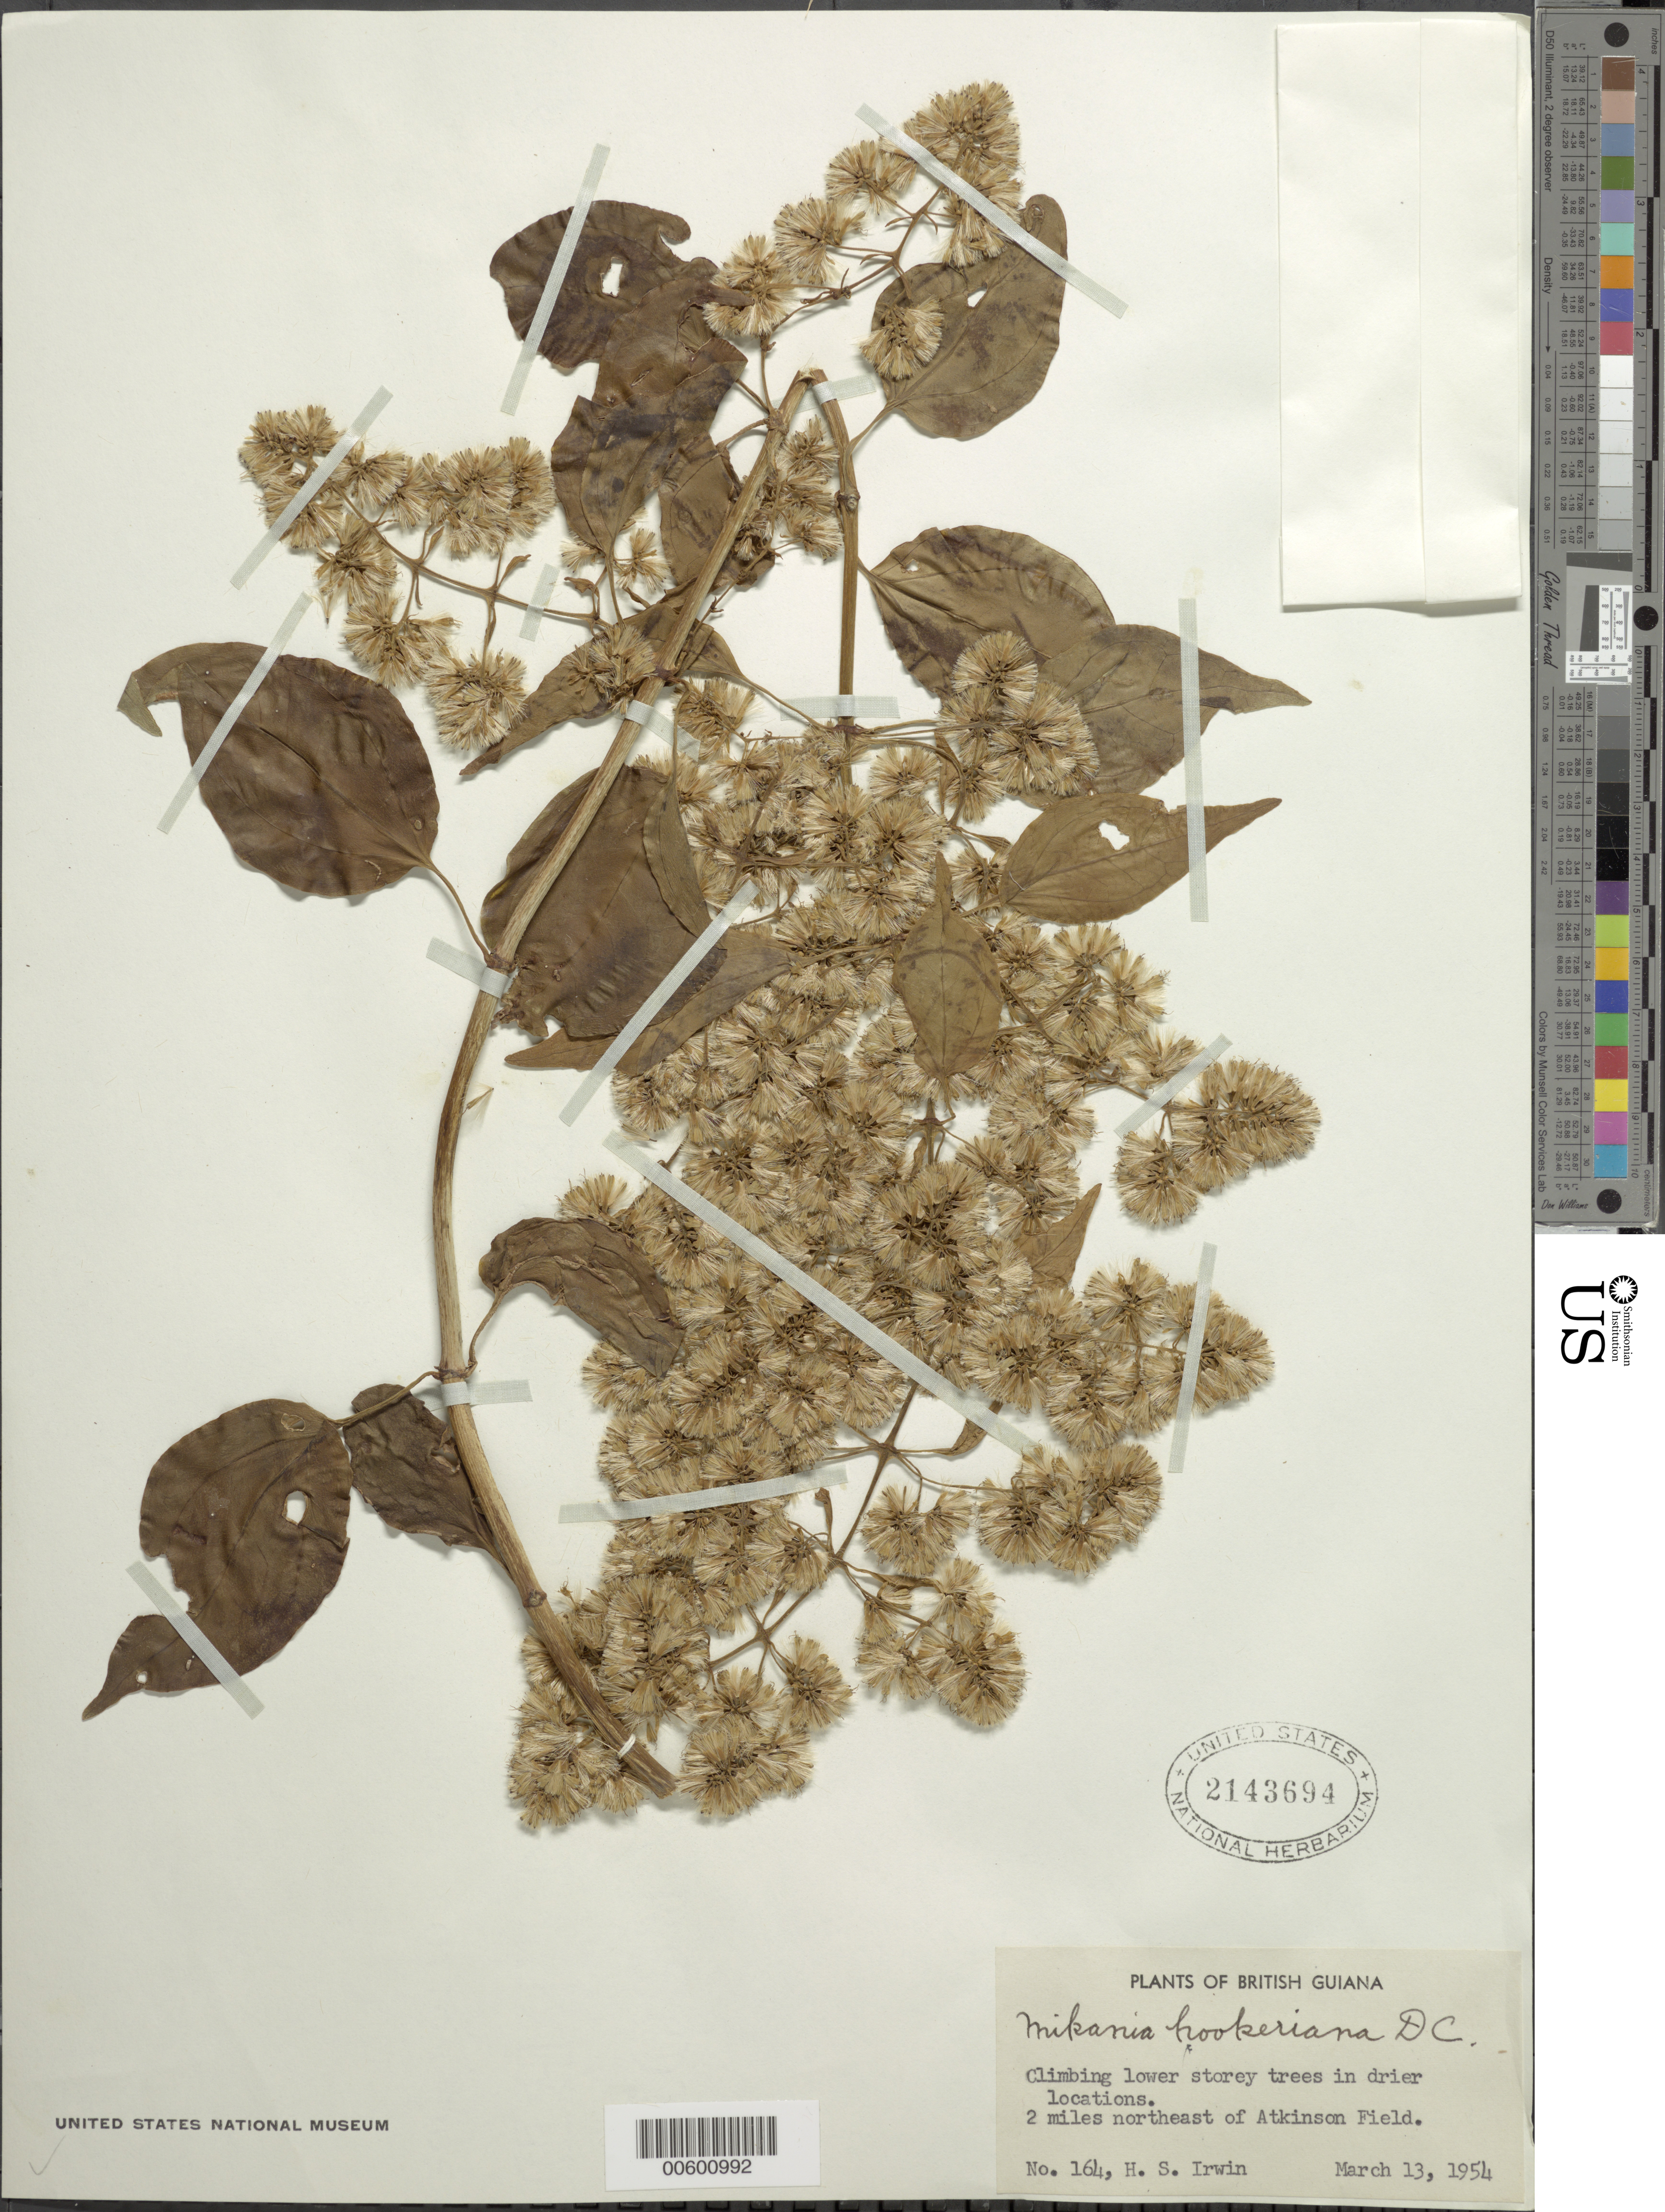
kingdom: Plantae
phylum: Tracheophyta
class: Magnoliopsida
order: Asterales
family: Asteraceae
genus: Mikania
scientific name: Mikania hookeriana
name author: DC.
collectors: H. Irwin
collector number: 164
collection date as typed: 13-Mar-54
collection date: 1954-03-13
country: Guyana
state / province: Demerara-Mahaica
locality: Atkinson Field, 2 mi. NE of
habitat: Climbing lower storey trees in drier locations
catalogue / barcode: US 2143694